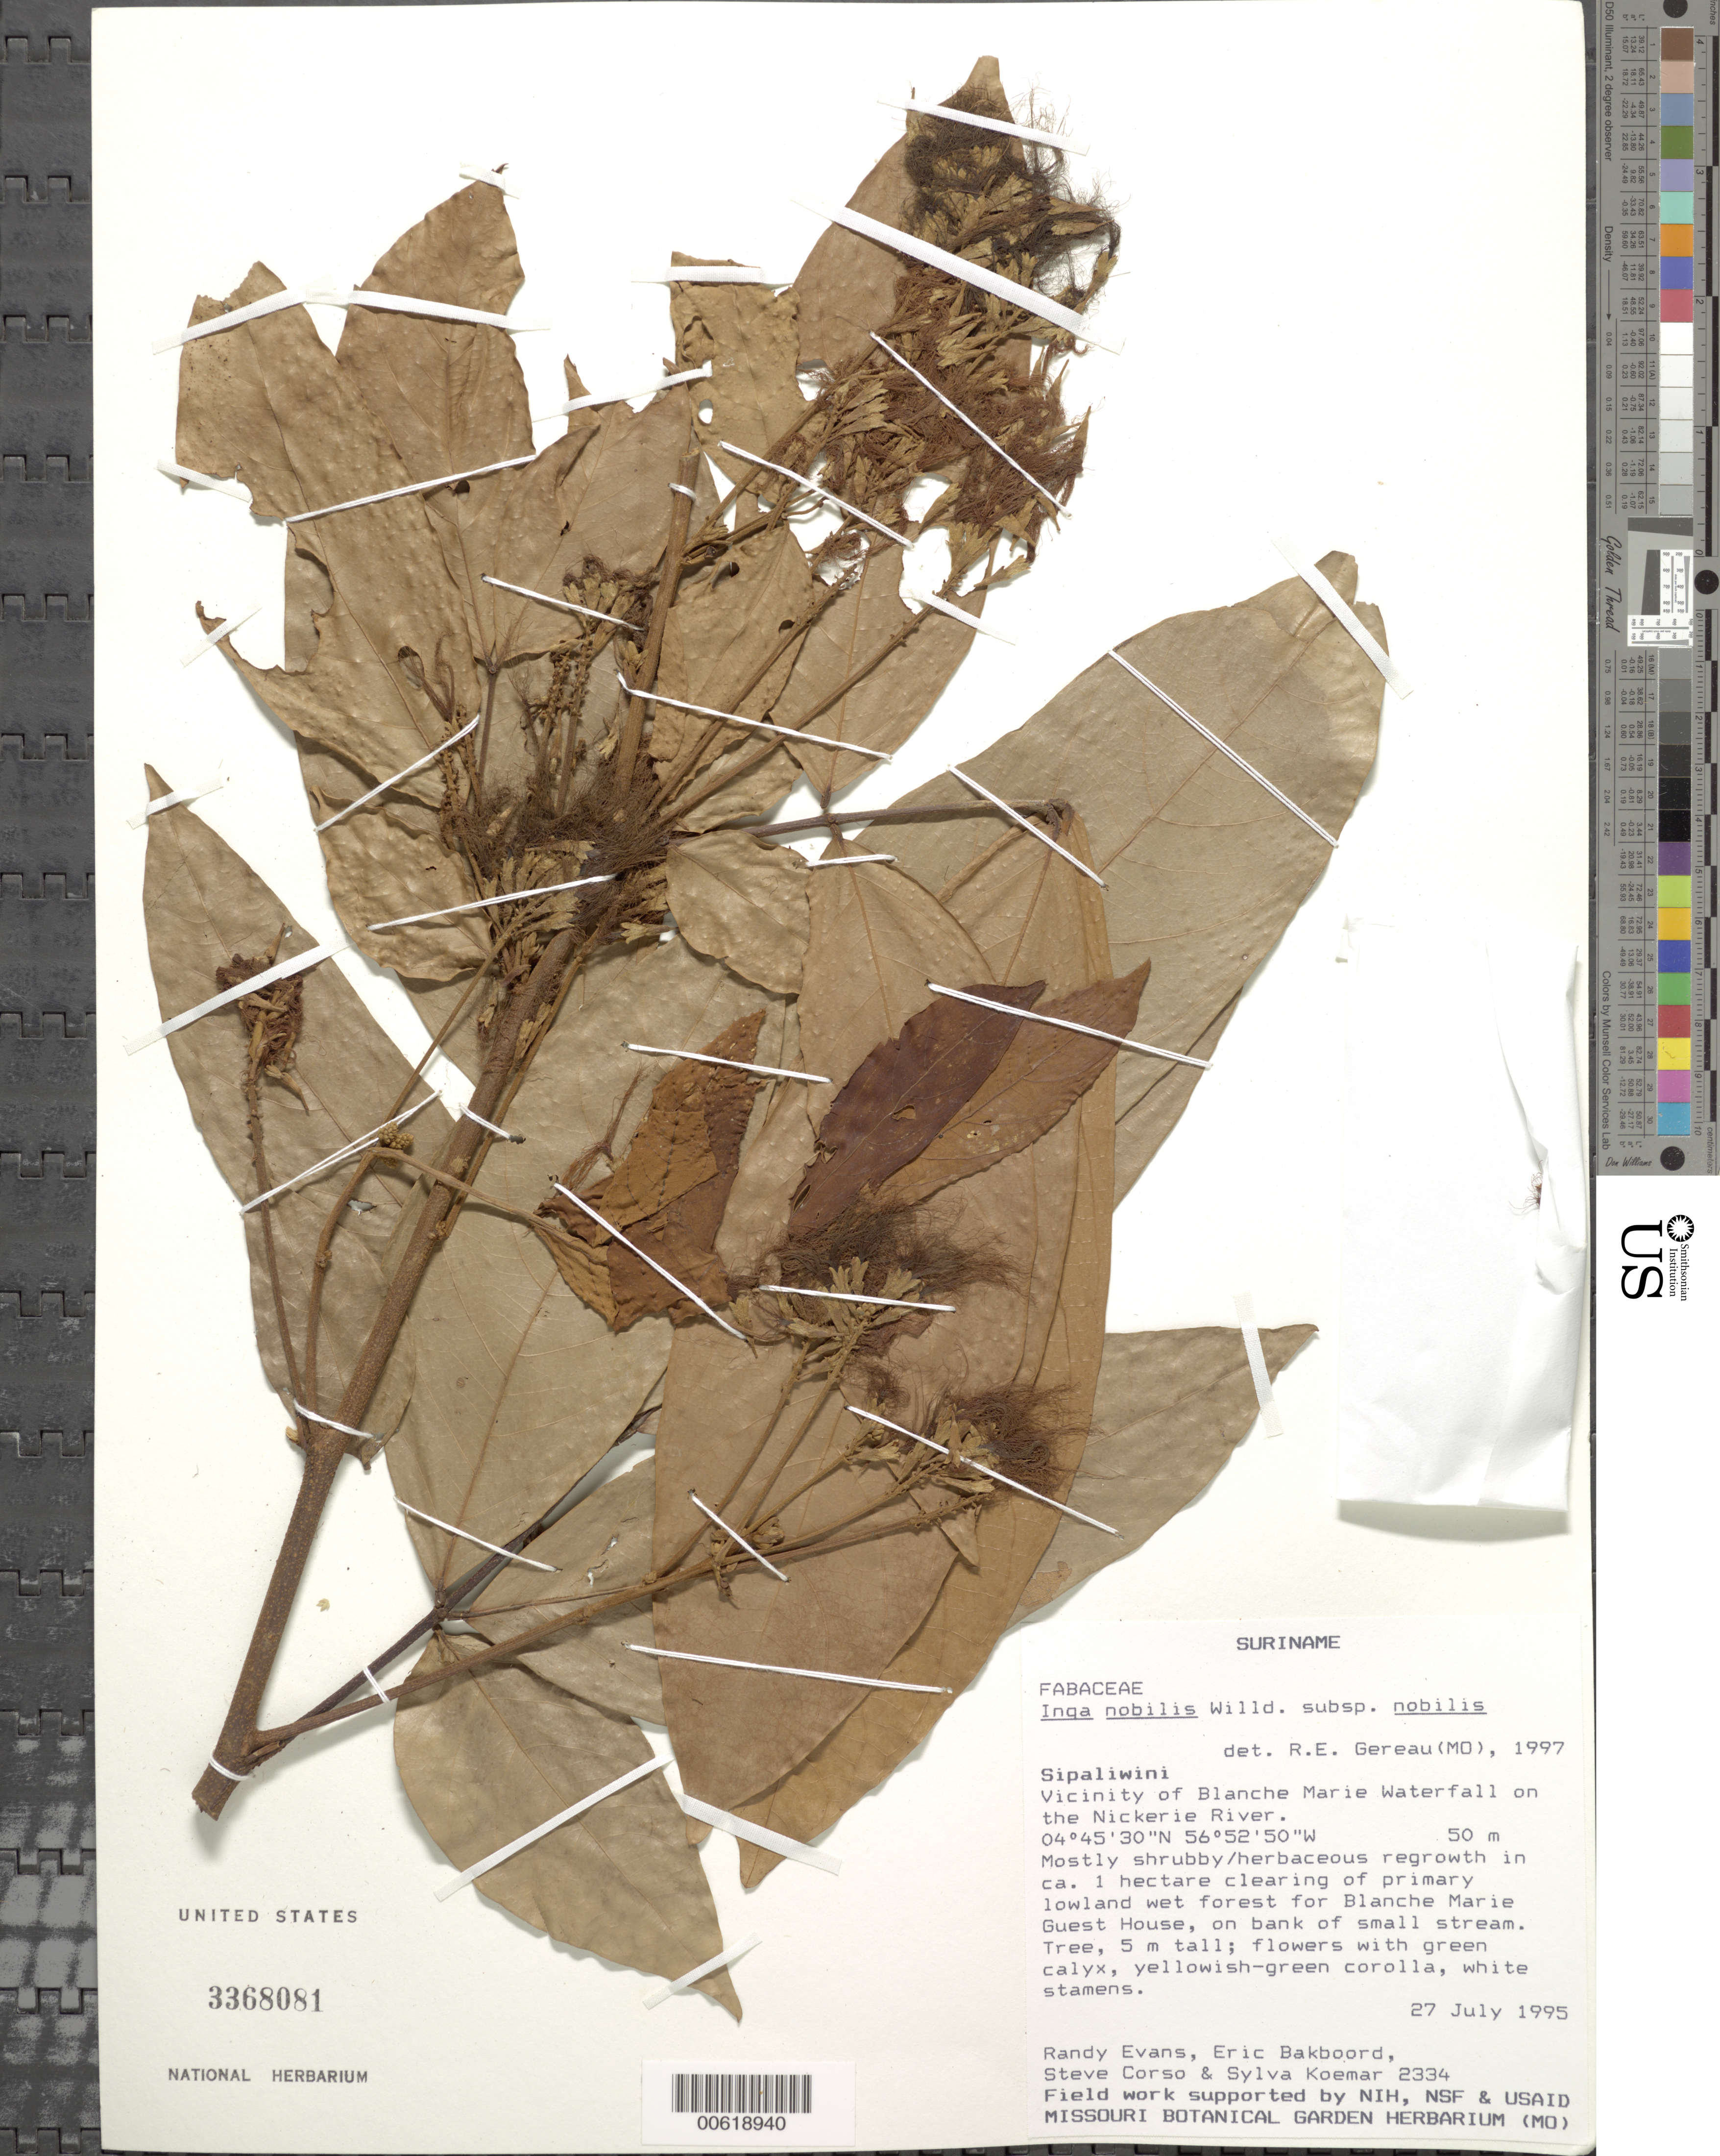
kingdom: Plantae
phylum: Tracheophyta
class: Magnoliopsida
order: Fabales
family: Fabaceae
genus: Inga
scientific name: Inga nobilis subsp. nobilis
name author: Willd.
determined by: Gereau, R. E.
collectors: R. Evans, E. Bakboord, S. Corso & S. Koemar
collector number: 2334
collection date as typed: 27-Jul-95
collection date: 1995-07-27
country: Suriname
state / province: Sipaliwini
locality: Blanche Marie Waterfall, vic., on Nickerie R.; by guest house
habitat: Clearing of primary lowland forest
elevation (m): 50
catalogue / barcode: US 3368081